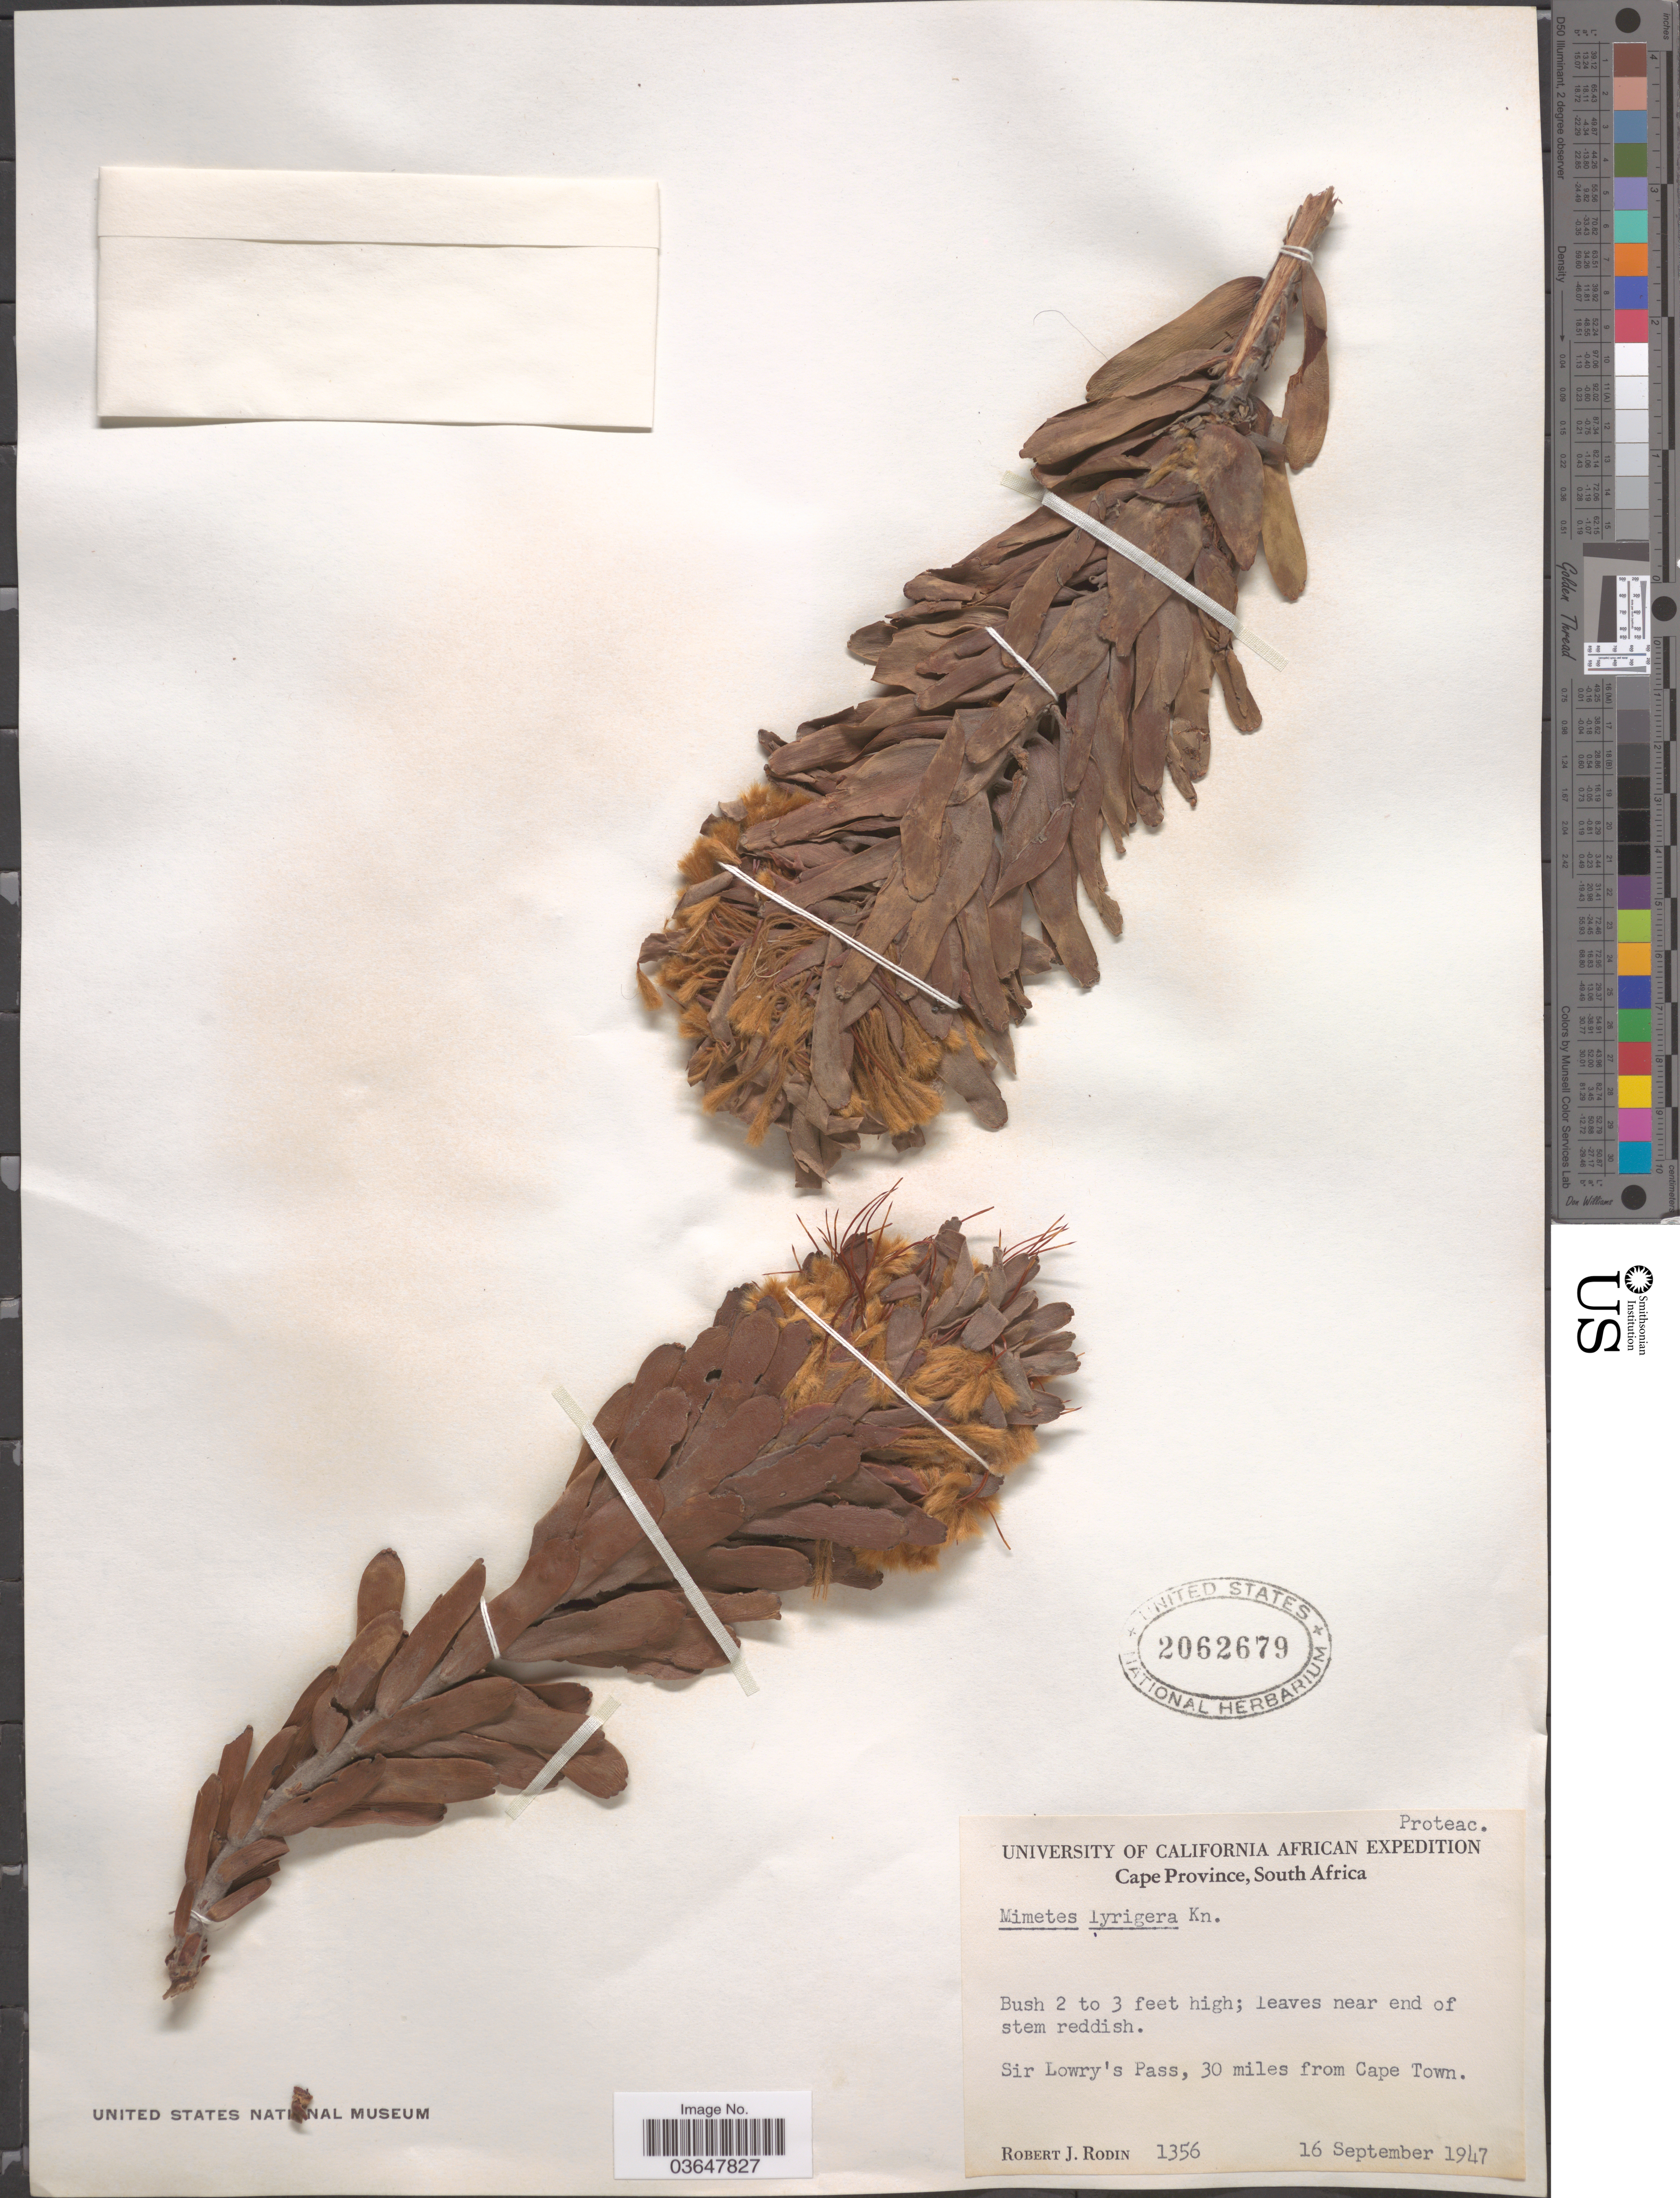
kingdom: Plantae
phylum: Tracheophyta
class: Magnoliopsida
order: Proteales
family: Proteaceae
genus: Mimetes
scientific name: Mimetes lyriger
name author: Knight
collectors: R. J. Rodin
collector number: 1356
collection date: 1947-09-16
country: South Africa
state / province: Western Cape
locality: Sir Lowry's Pass, 30 miles from Cape Town.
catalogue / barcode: US 2062679